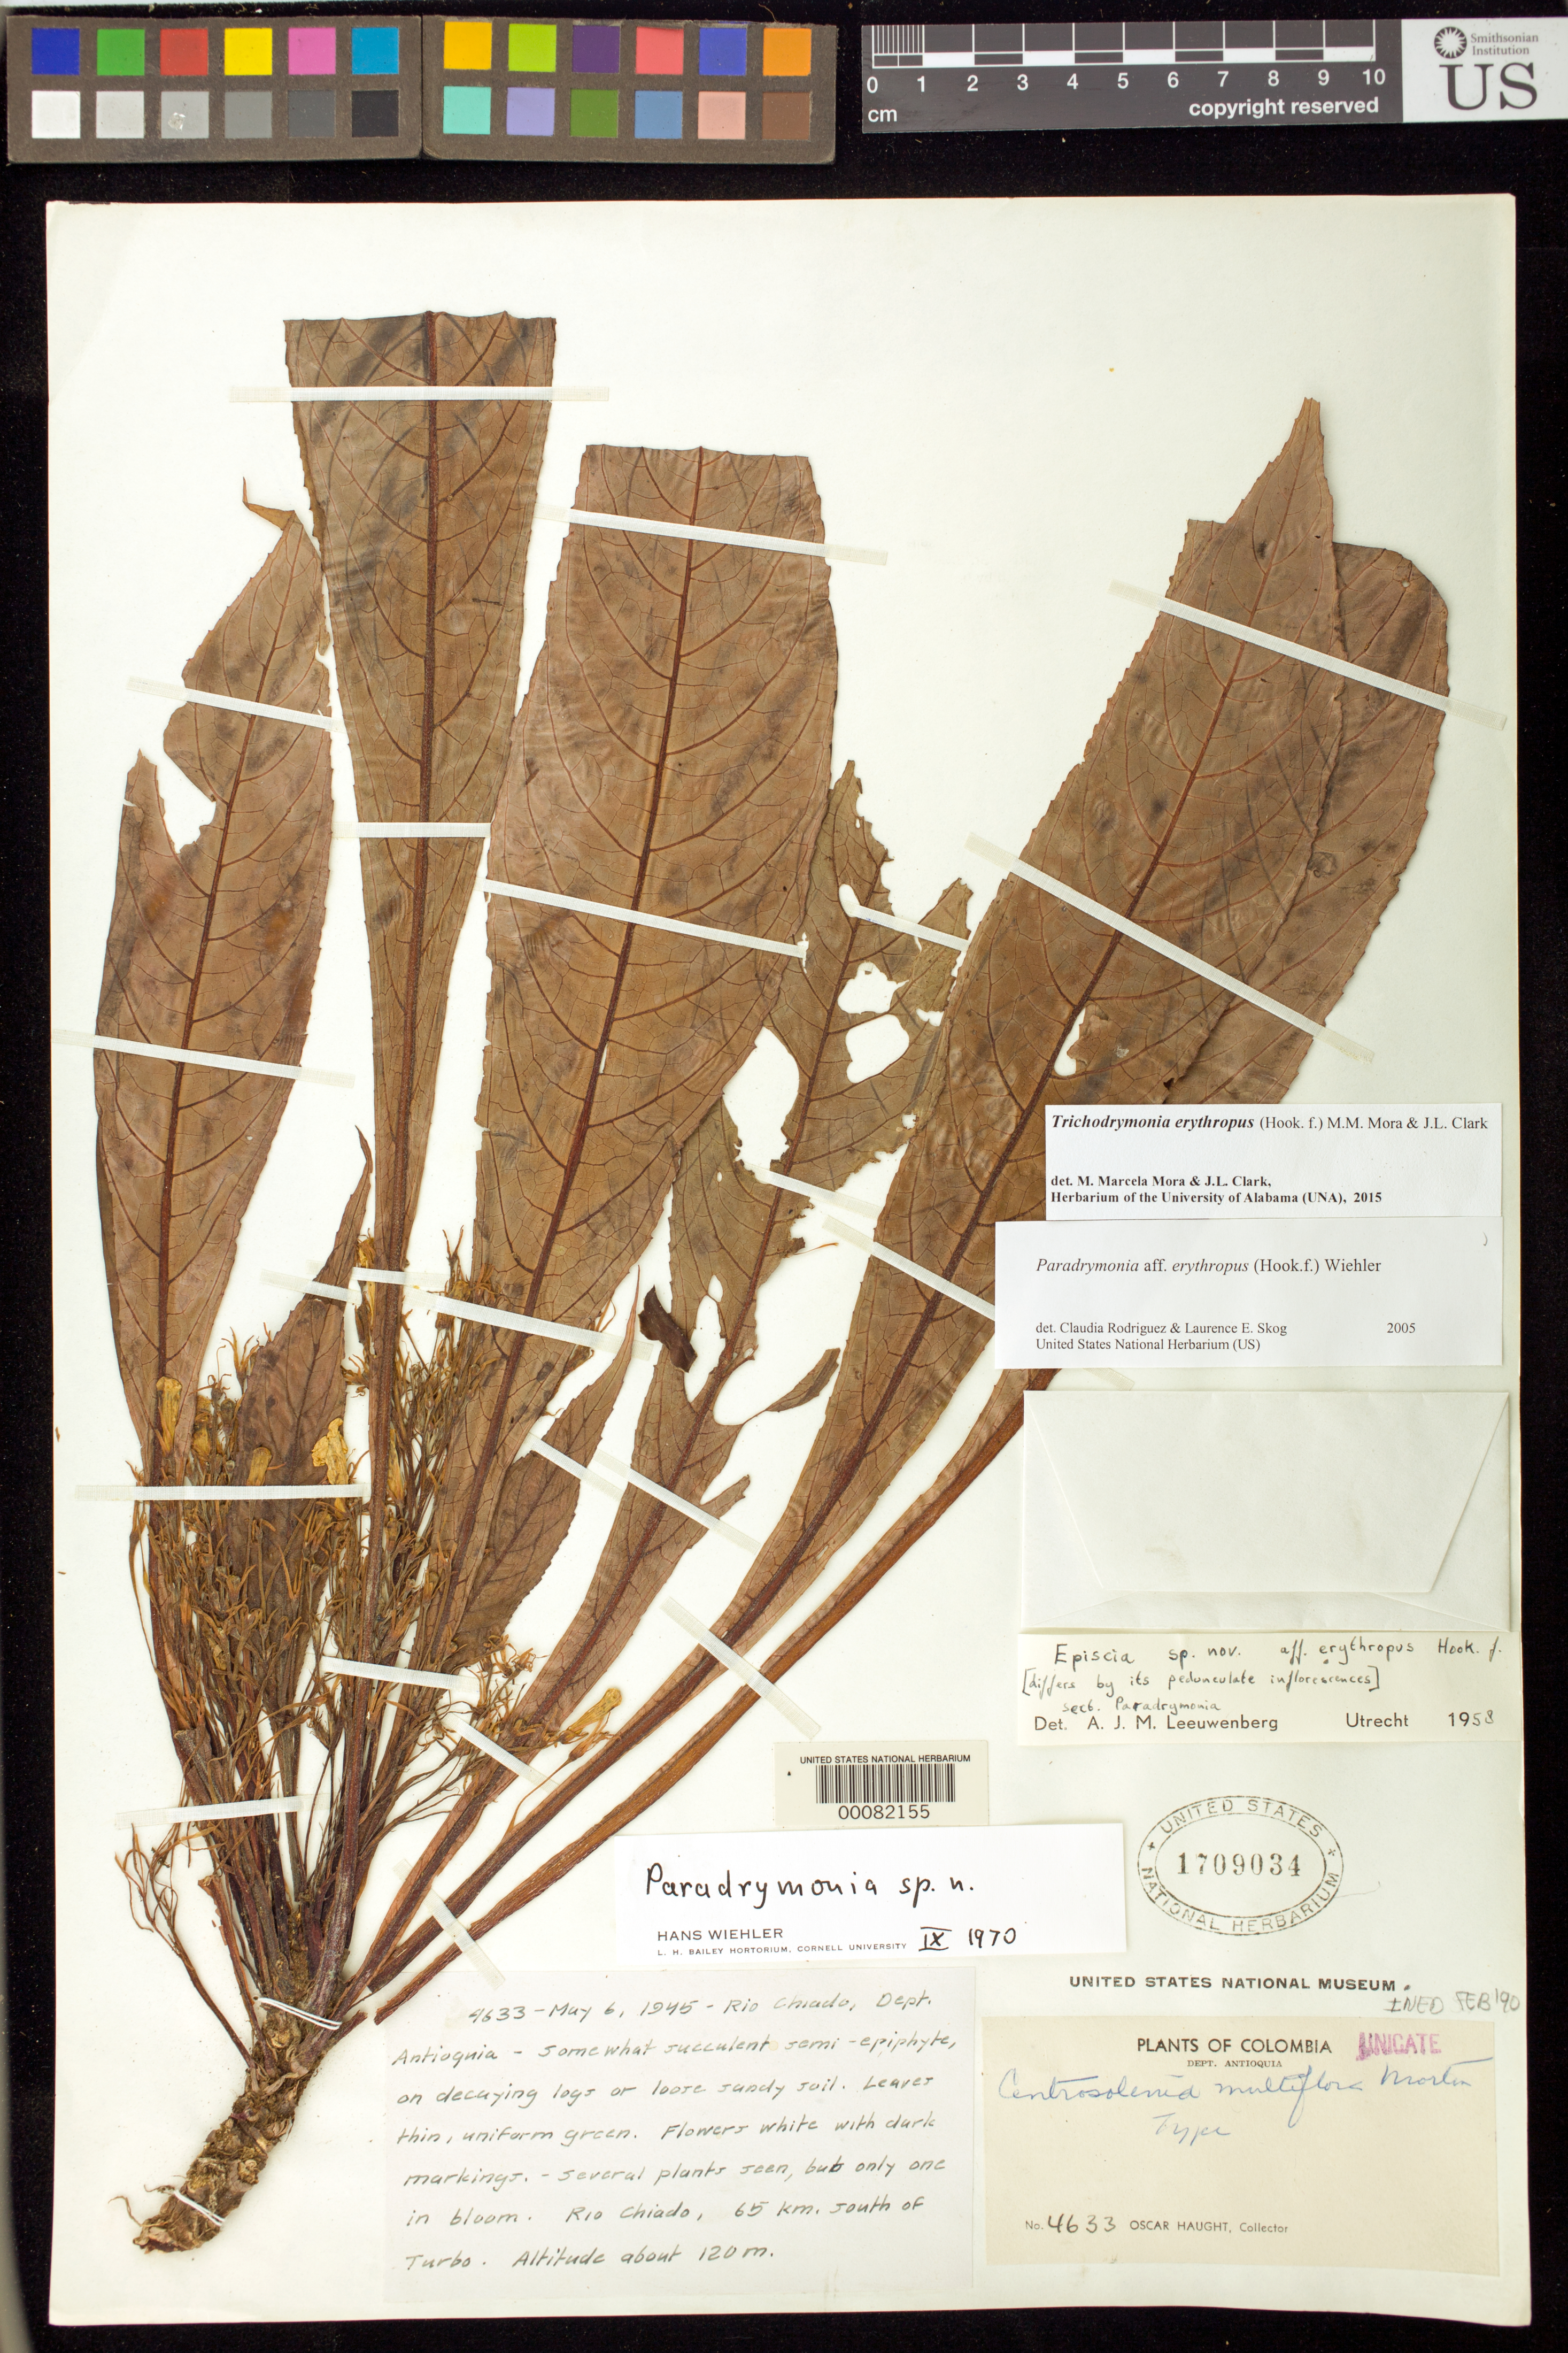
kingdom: Plantae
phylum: Tracheophyta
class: Magnoliopsida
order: Lamiales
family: Gesneriaceae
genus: Trichodrymonia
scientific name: Trichodrymonia erythropus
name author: (Hook. f.) M.M. Mora & J.L. Clark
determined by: Mora, M. M.; Clark, J. L.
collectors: O. L. Haught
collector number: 4633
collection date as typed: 06 May 1945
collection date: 1945-05-06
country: Colombia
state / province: Antioquia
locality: Rio Chiado, 65 km S of Turbo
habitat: On decaying logs or loose sandy soil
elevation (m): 120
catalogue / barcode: US 1709034